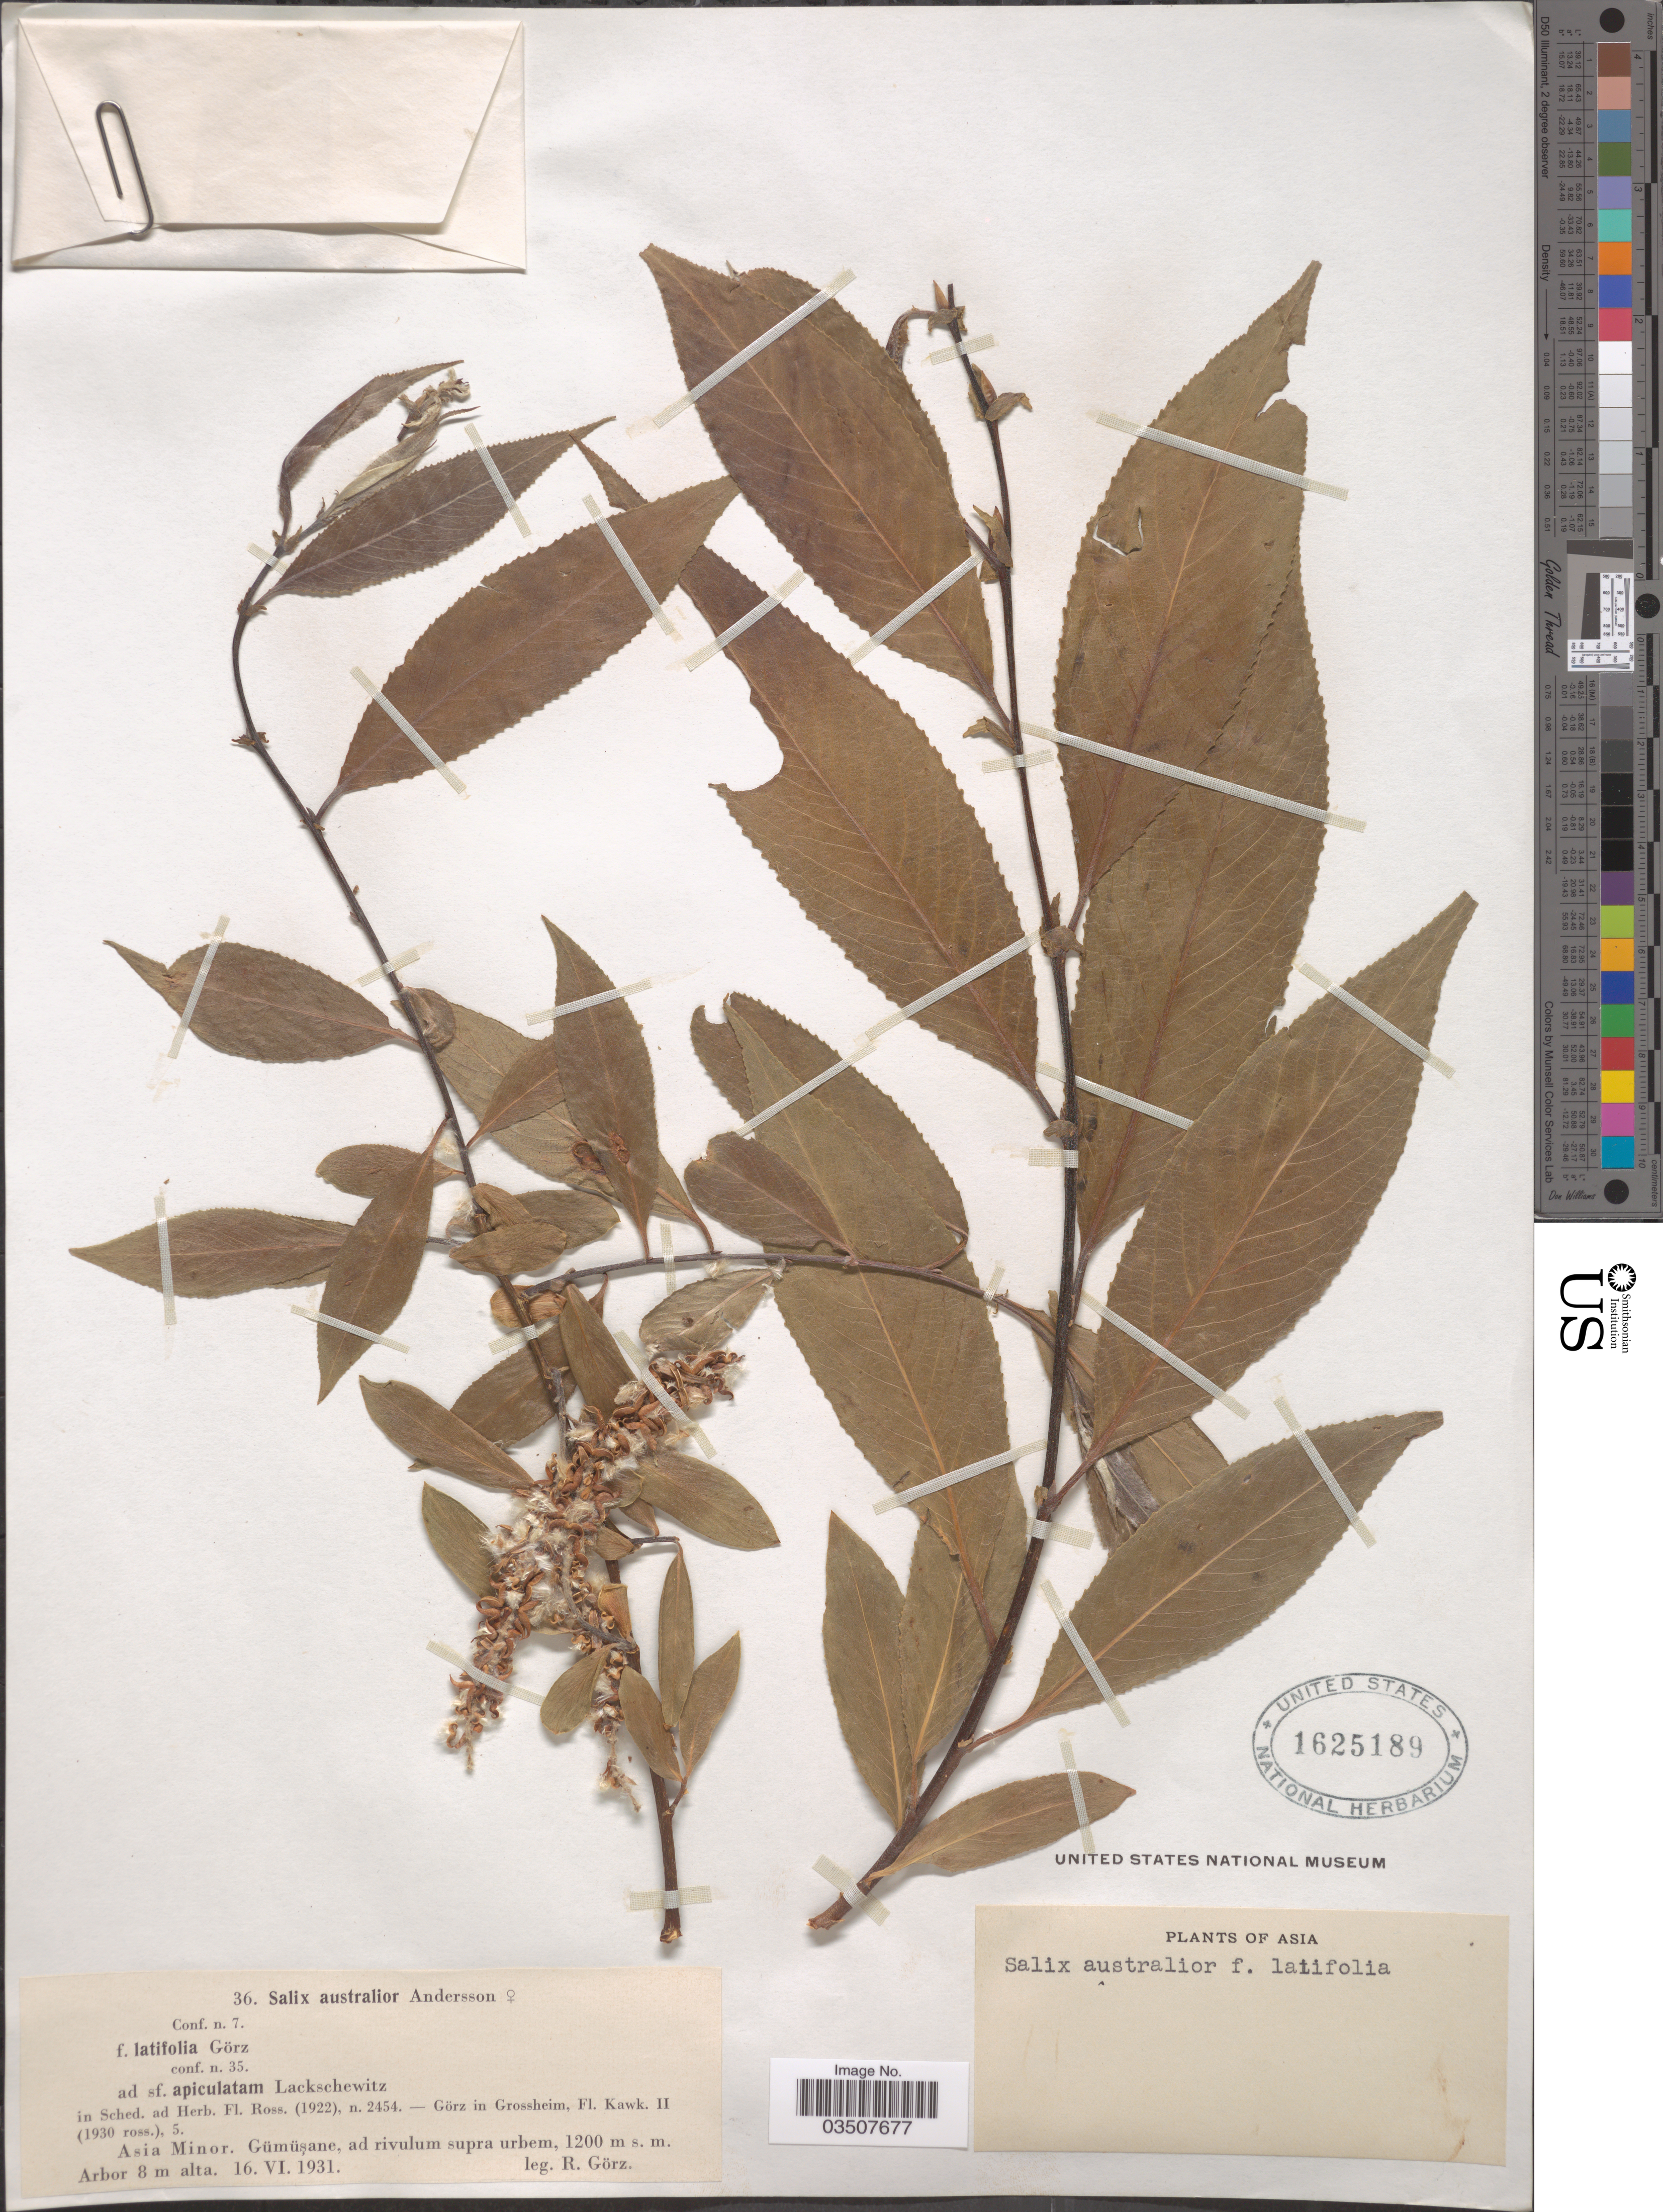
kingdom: Plantae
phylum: Tracheophyta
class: Magnoliopsida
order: Malpighiales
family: Salicaceae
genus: Salix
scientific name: Salix australior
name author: Andersson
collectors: R. Görz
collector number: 36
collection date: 1931-06-16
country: Turkey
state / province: Gumushane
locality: Asia Minor. Gümüşane, ad rivulum supra urbem.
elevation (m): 1200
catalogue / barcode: US 1625189